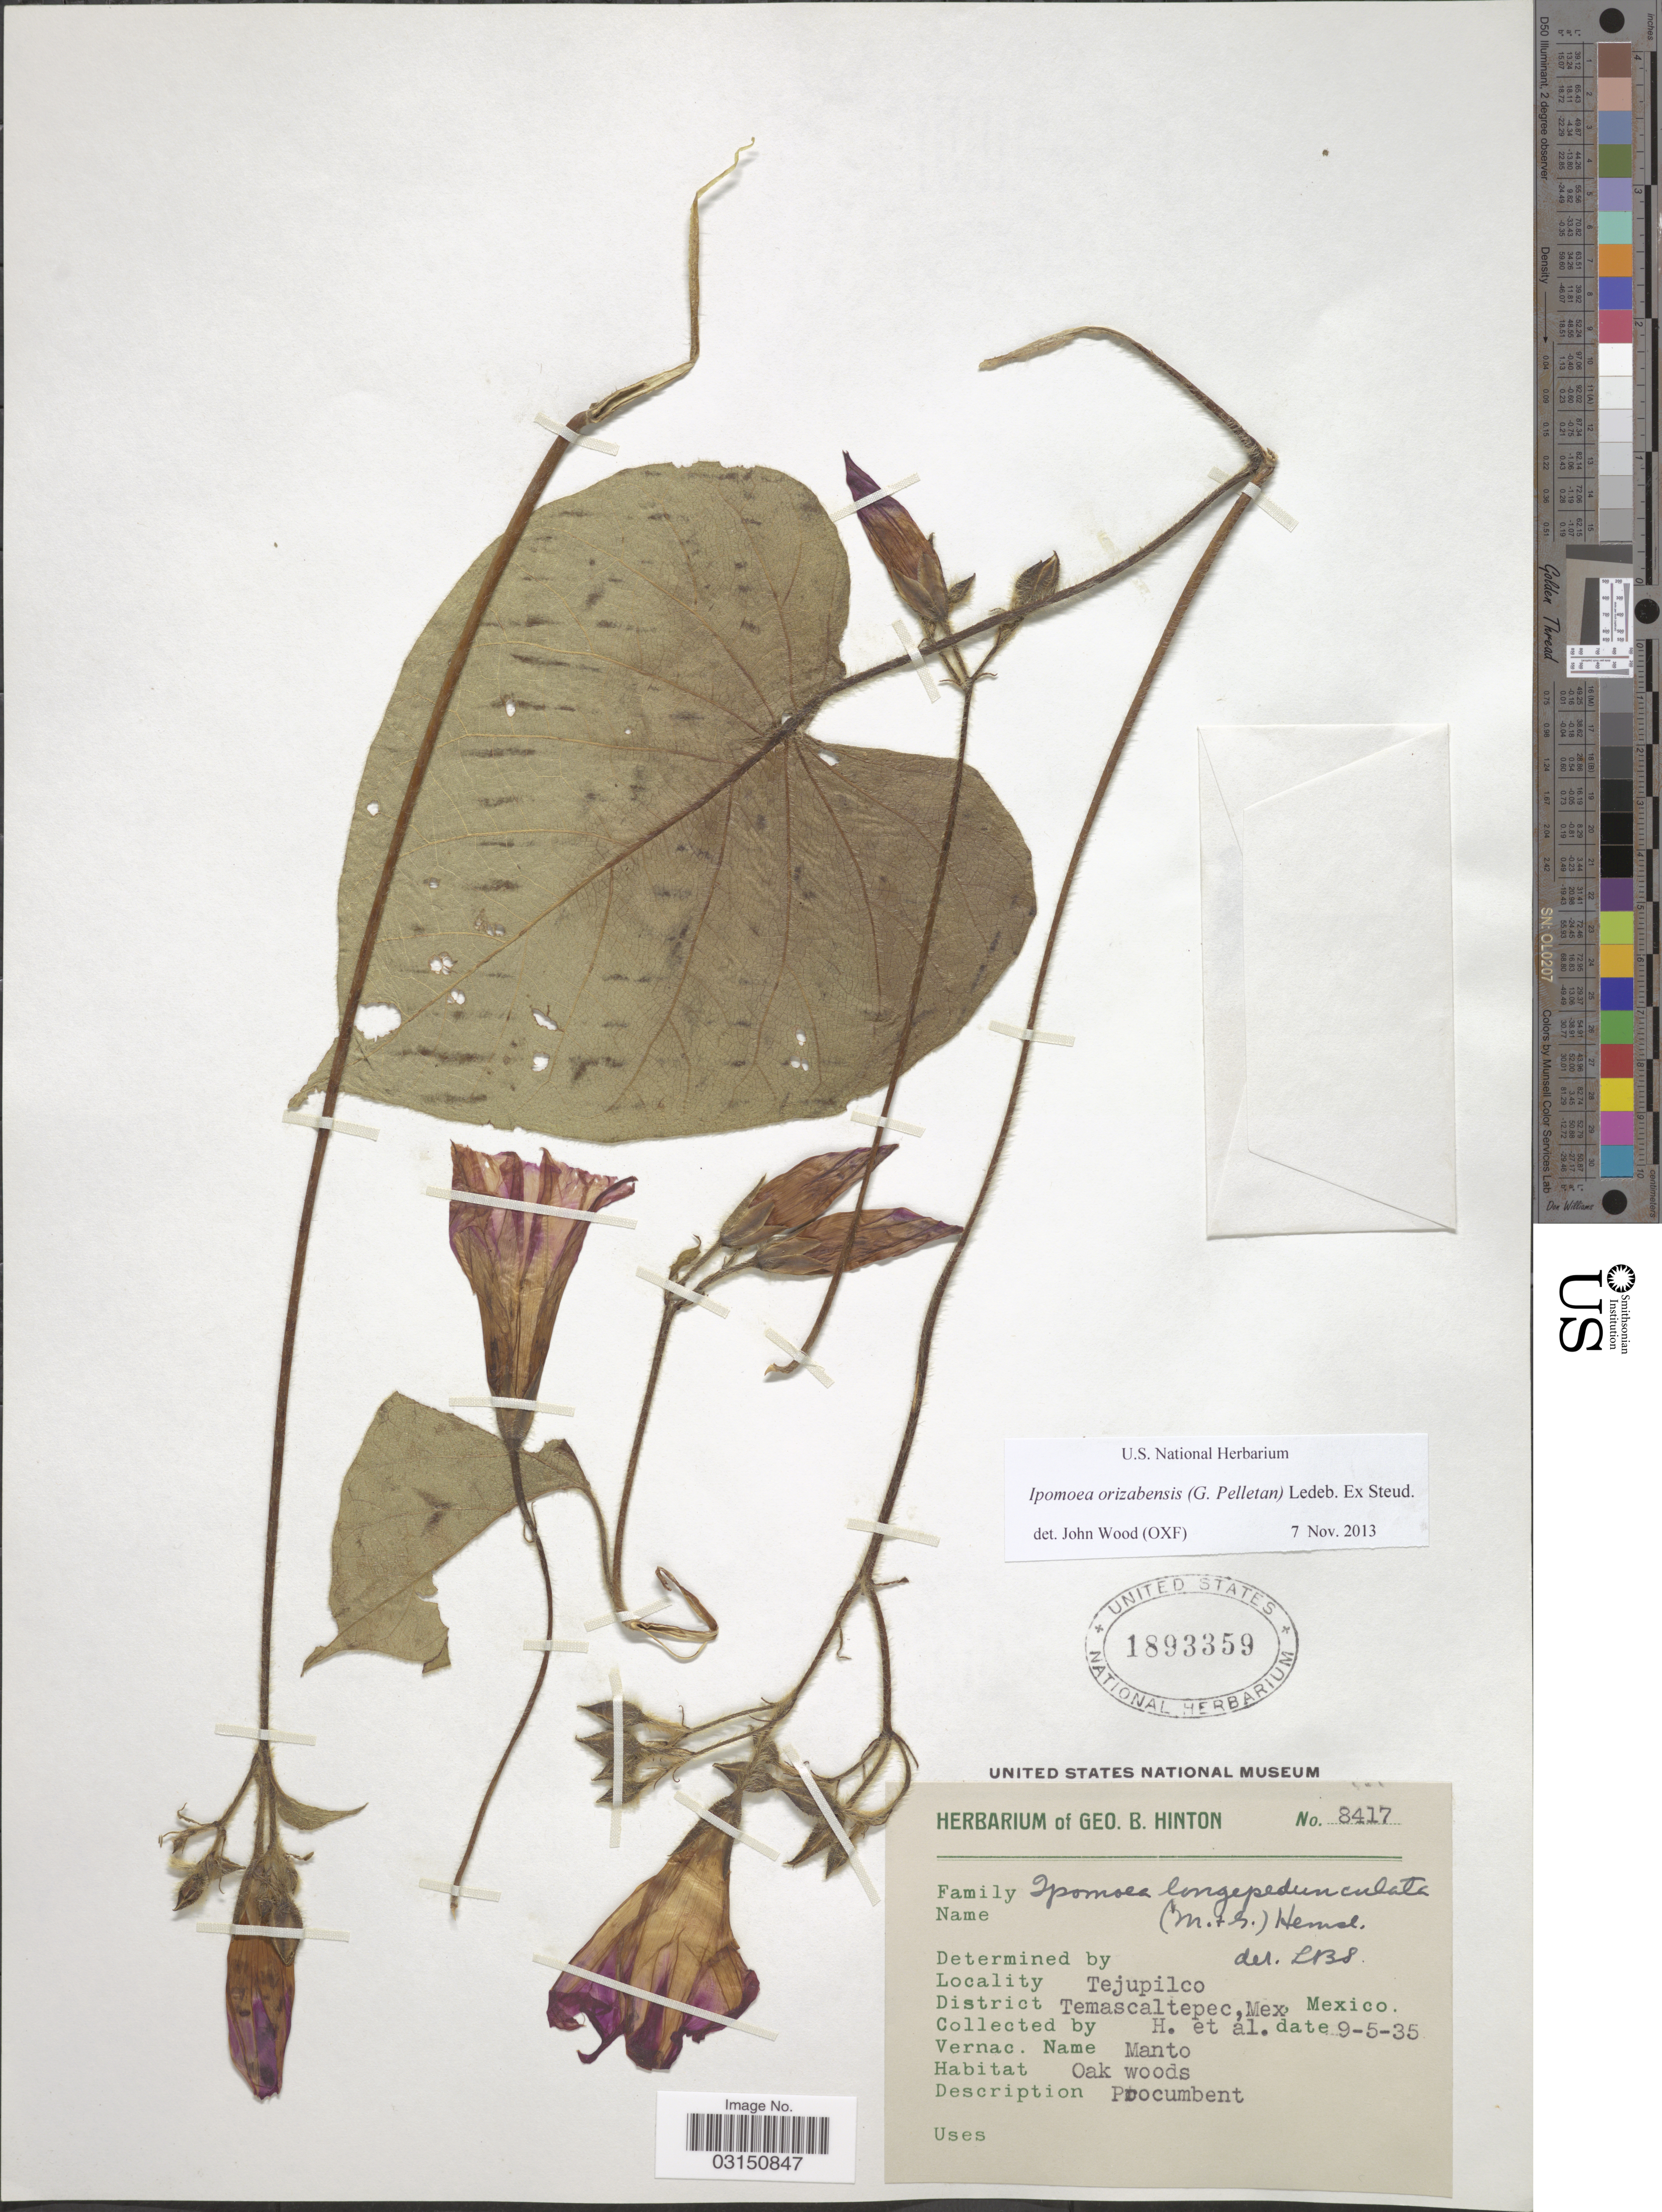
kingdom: Plantae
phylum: Tracheophyta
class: Magnoliopsida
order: Solanales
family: Convolvulaceae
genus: Ipomoea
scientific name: Ipomoea orizabensis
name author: (G. Pelletan) Ledeb. ex Steud.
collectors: G. B. Hinton & et al.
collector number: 8417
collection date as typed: Transcribed d/m/y: 9/5/35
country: Mexico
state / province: México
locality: Tejupilco. District Temascaltepec.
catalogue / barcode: US 1893359